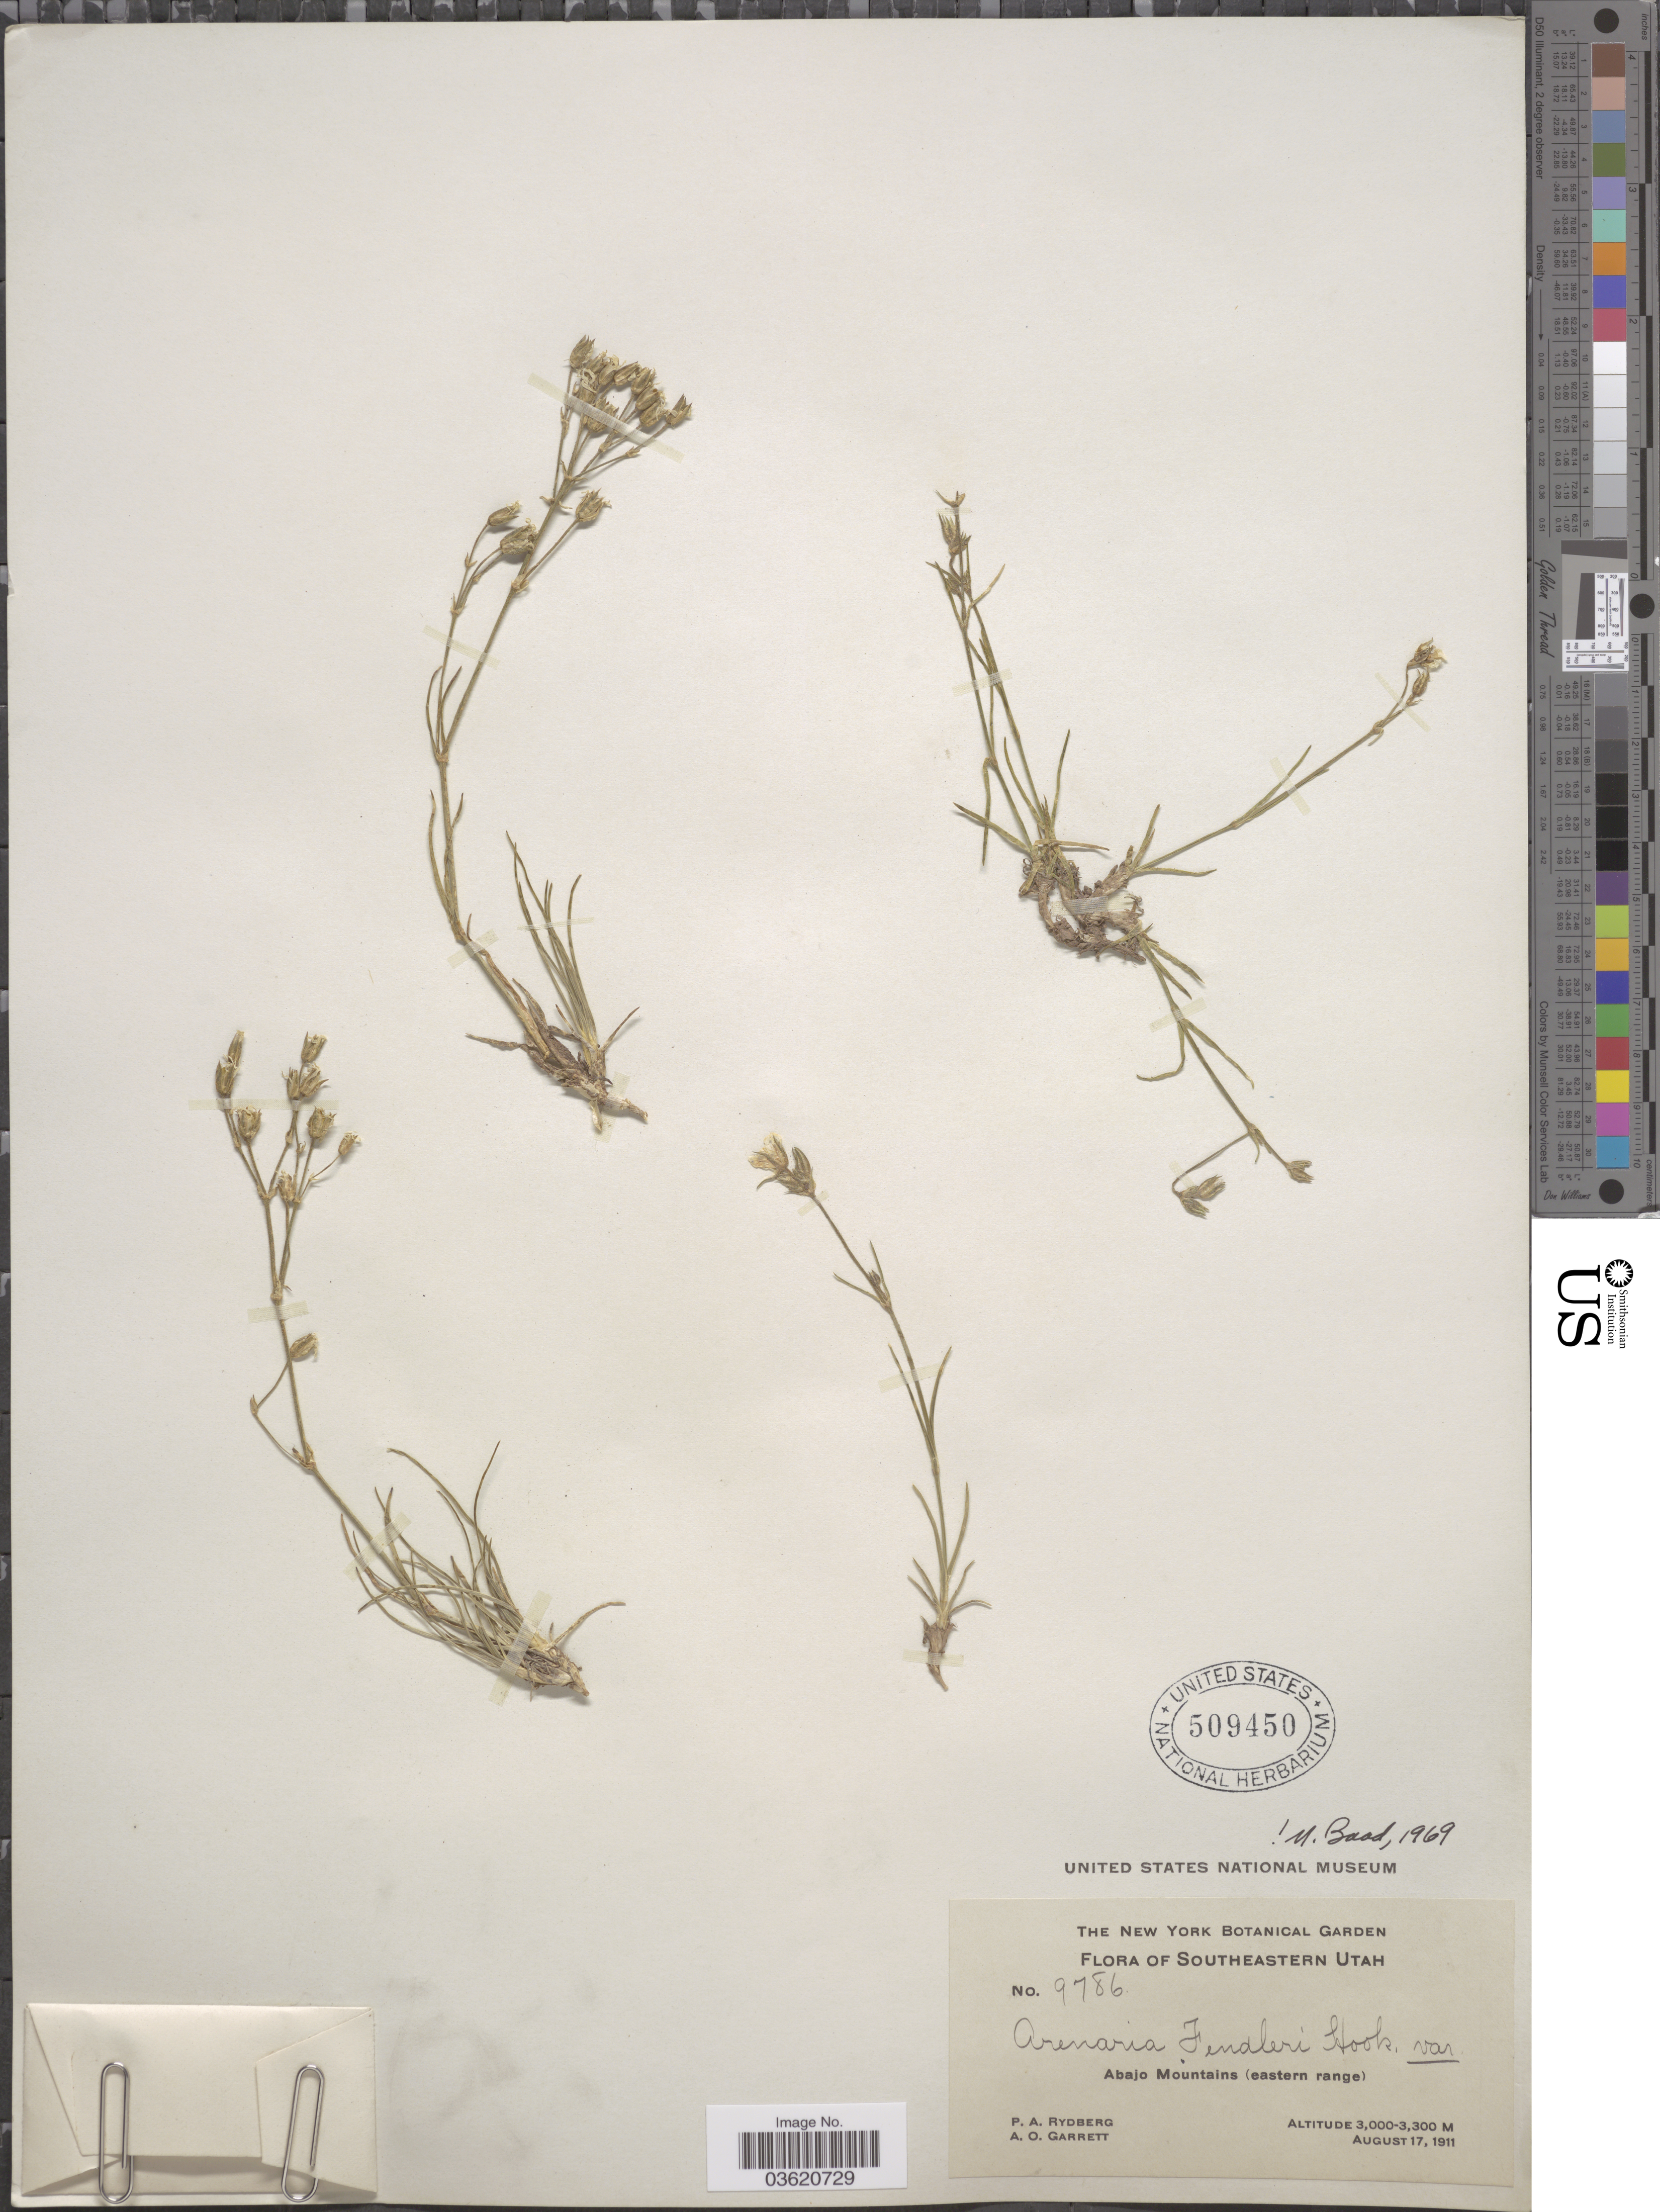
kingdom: Plantae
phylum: Tracheophyta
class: Magnoliopsida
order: Caryophyllales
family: Caryophyllaceae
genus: Eremogone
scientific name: Eremogone fendleri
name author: (A. Gray) Ikonn.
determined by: U.S. National Herbarium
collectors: P. A. Rydberg & A. O. Garrett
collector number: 9786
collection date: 1911-08-17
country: United States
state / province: Utah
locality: Southeastern Utah. Abajo Mountains (eastern range).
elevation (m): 3000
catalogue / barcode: US 509450